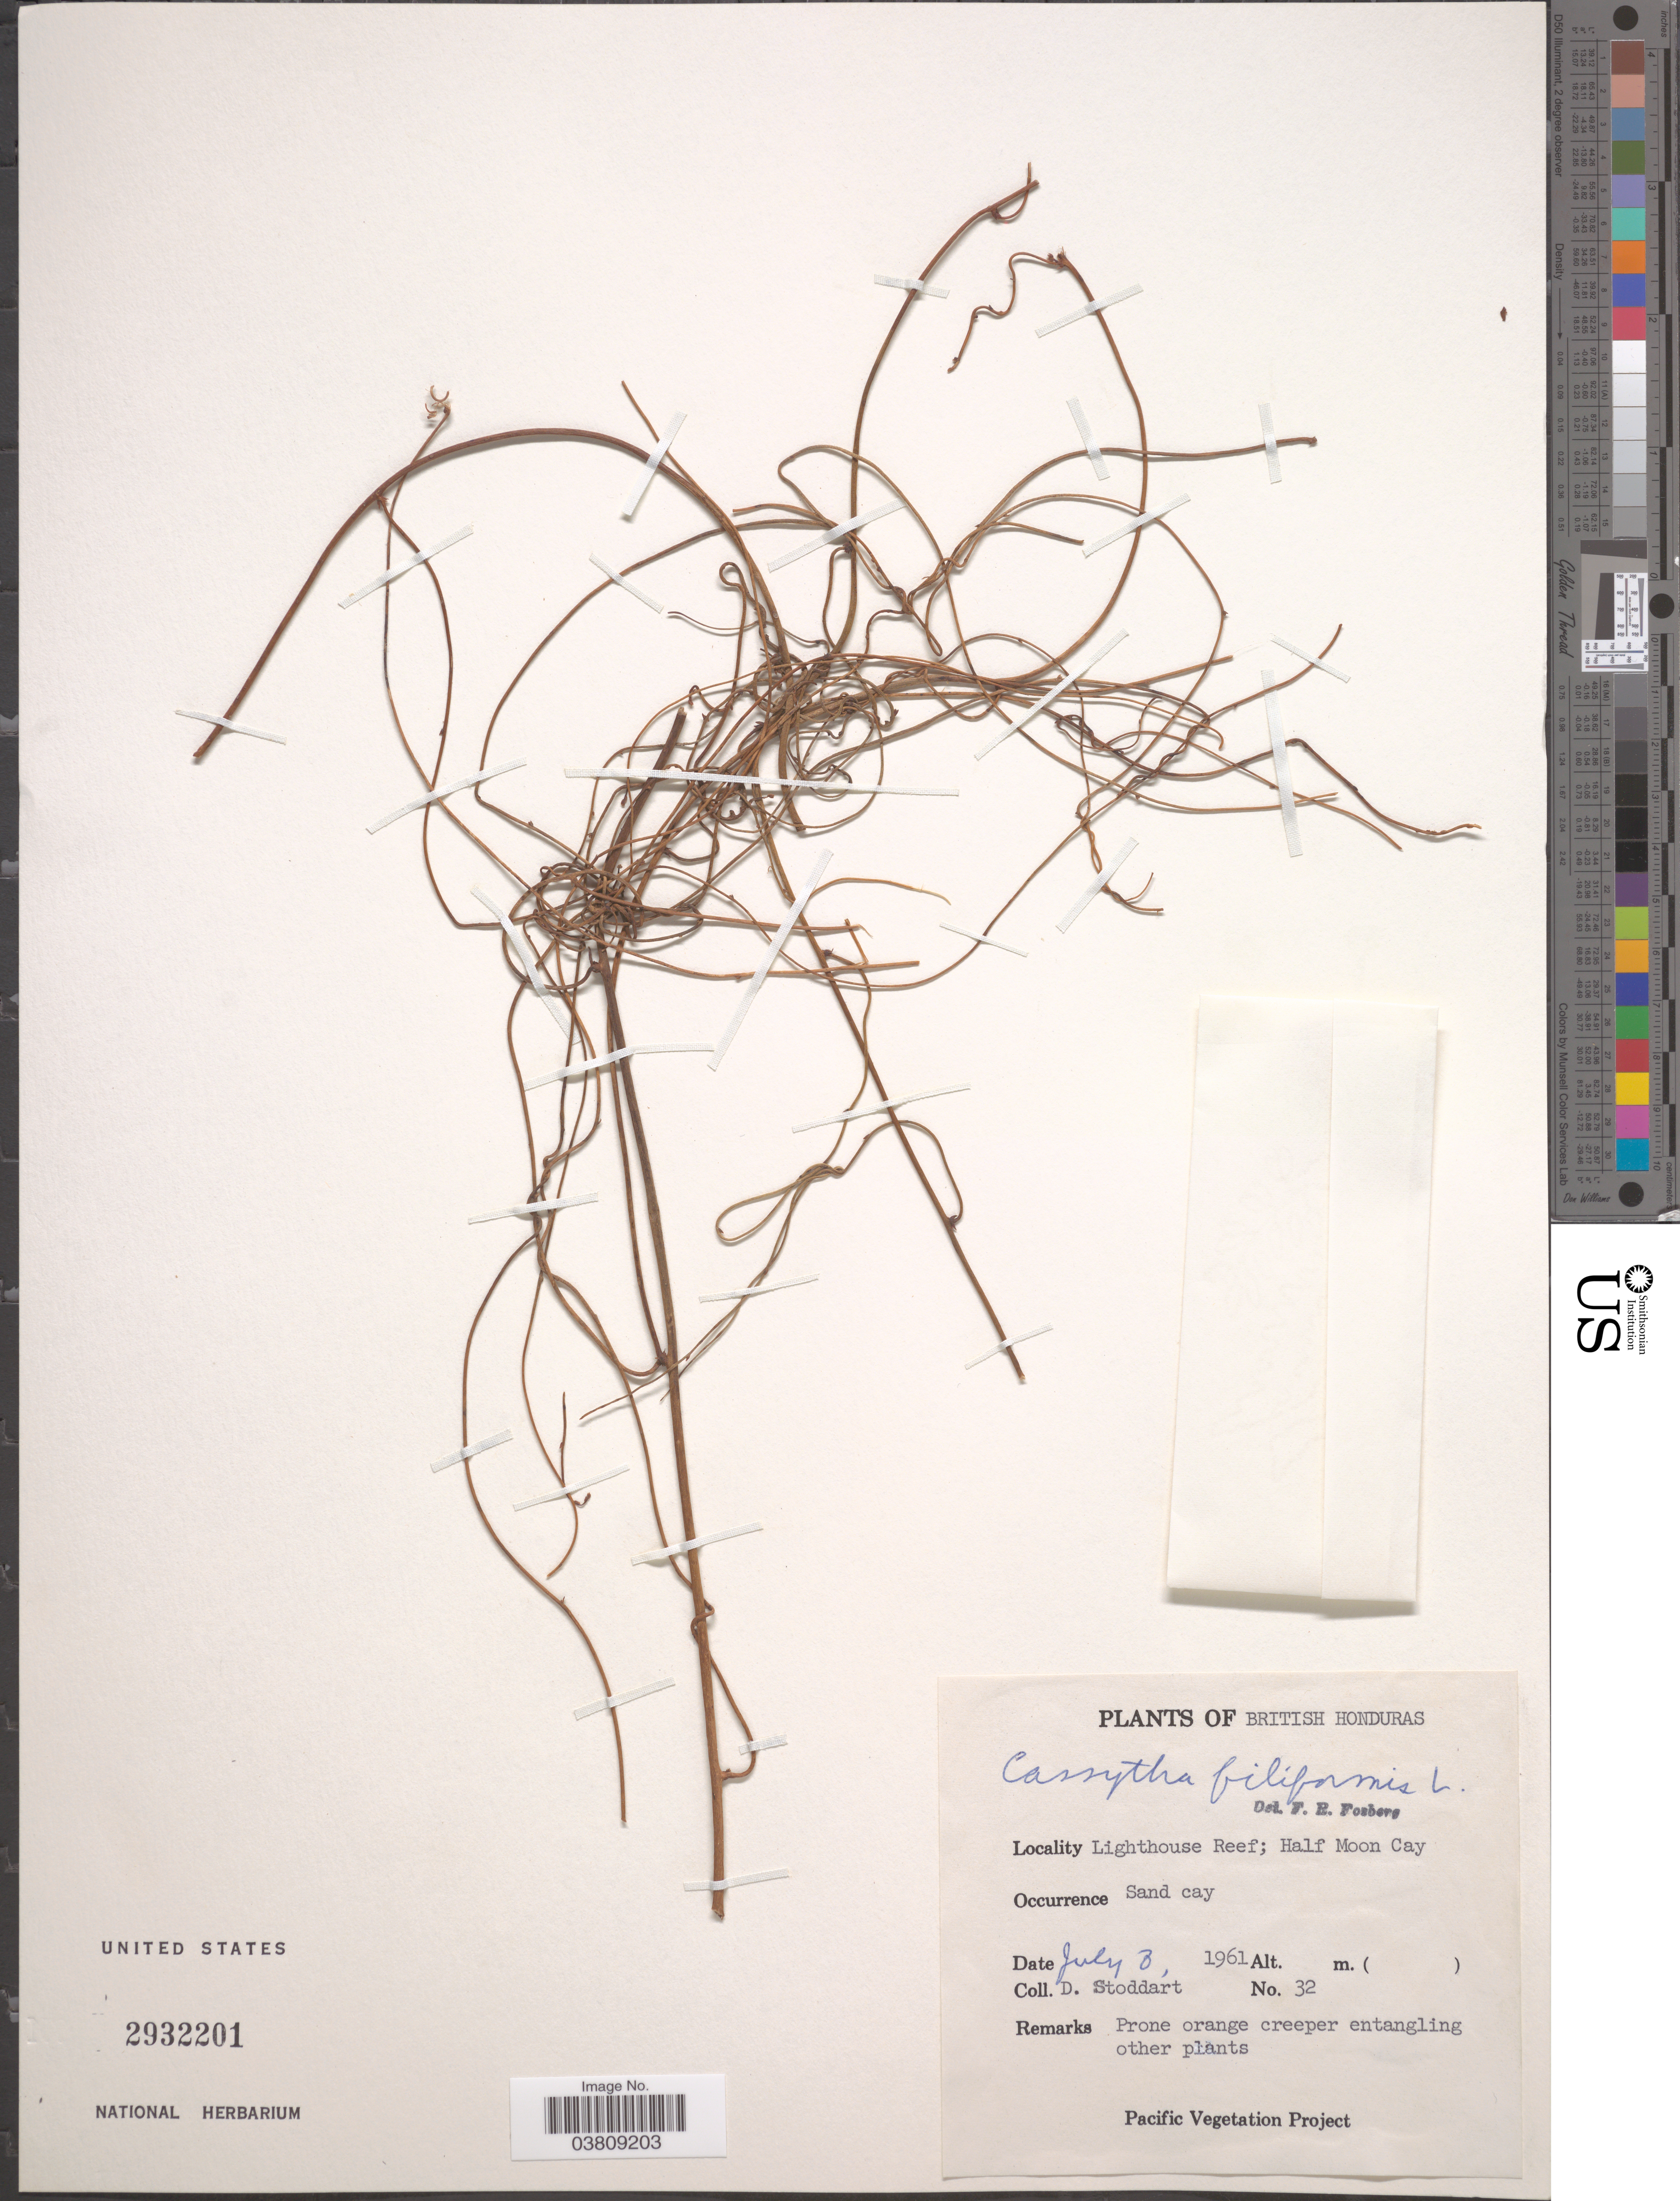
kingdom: Plantae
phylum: Tracheophyta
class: Magnoliopsida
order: Laurales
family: Lauraceae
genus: Cassytha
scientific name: Cassytha filiformis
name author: L.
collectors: D. Stoddart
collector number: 32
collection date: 1961-07-08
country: Belize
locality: British Honduras. Lighthouse Reef; Half Moon Cay.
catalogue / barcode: US 2932201